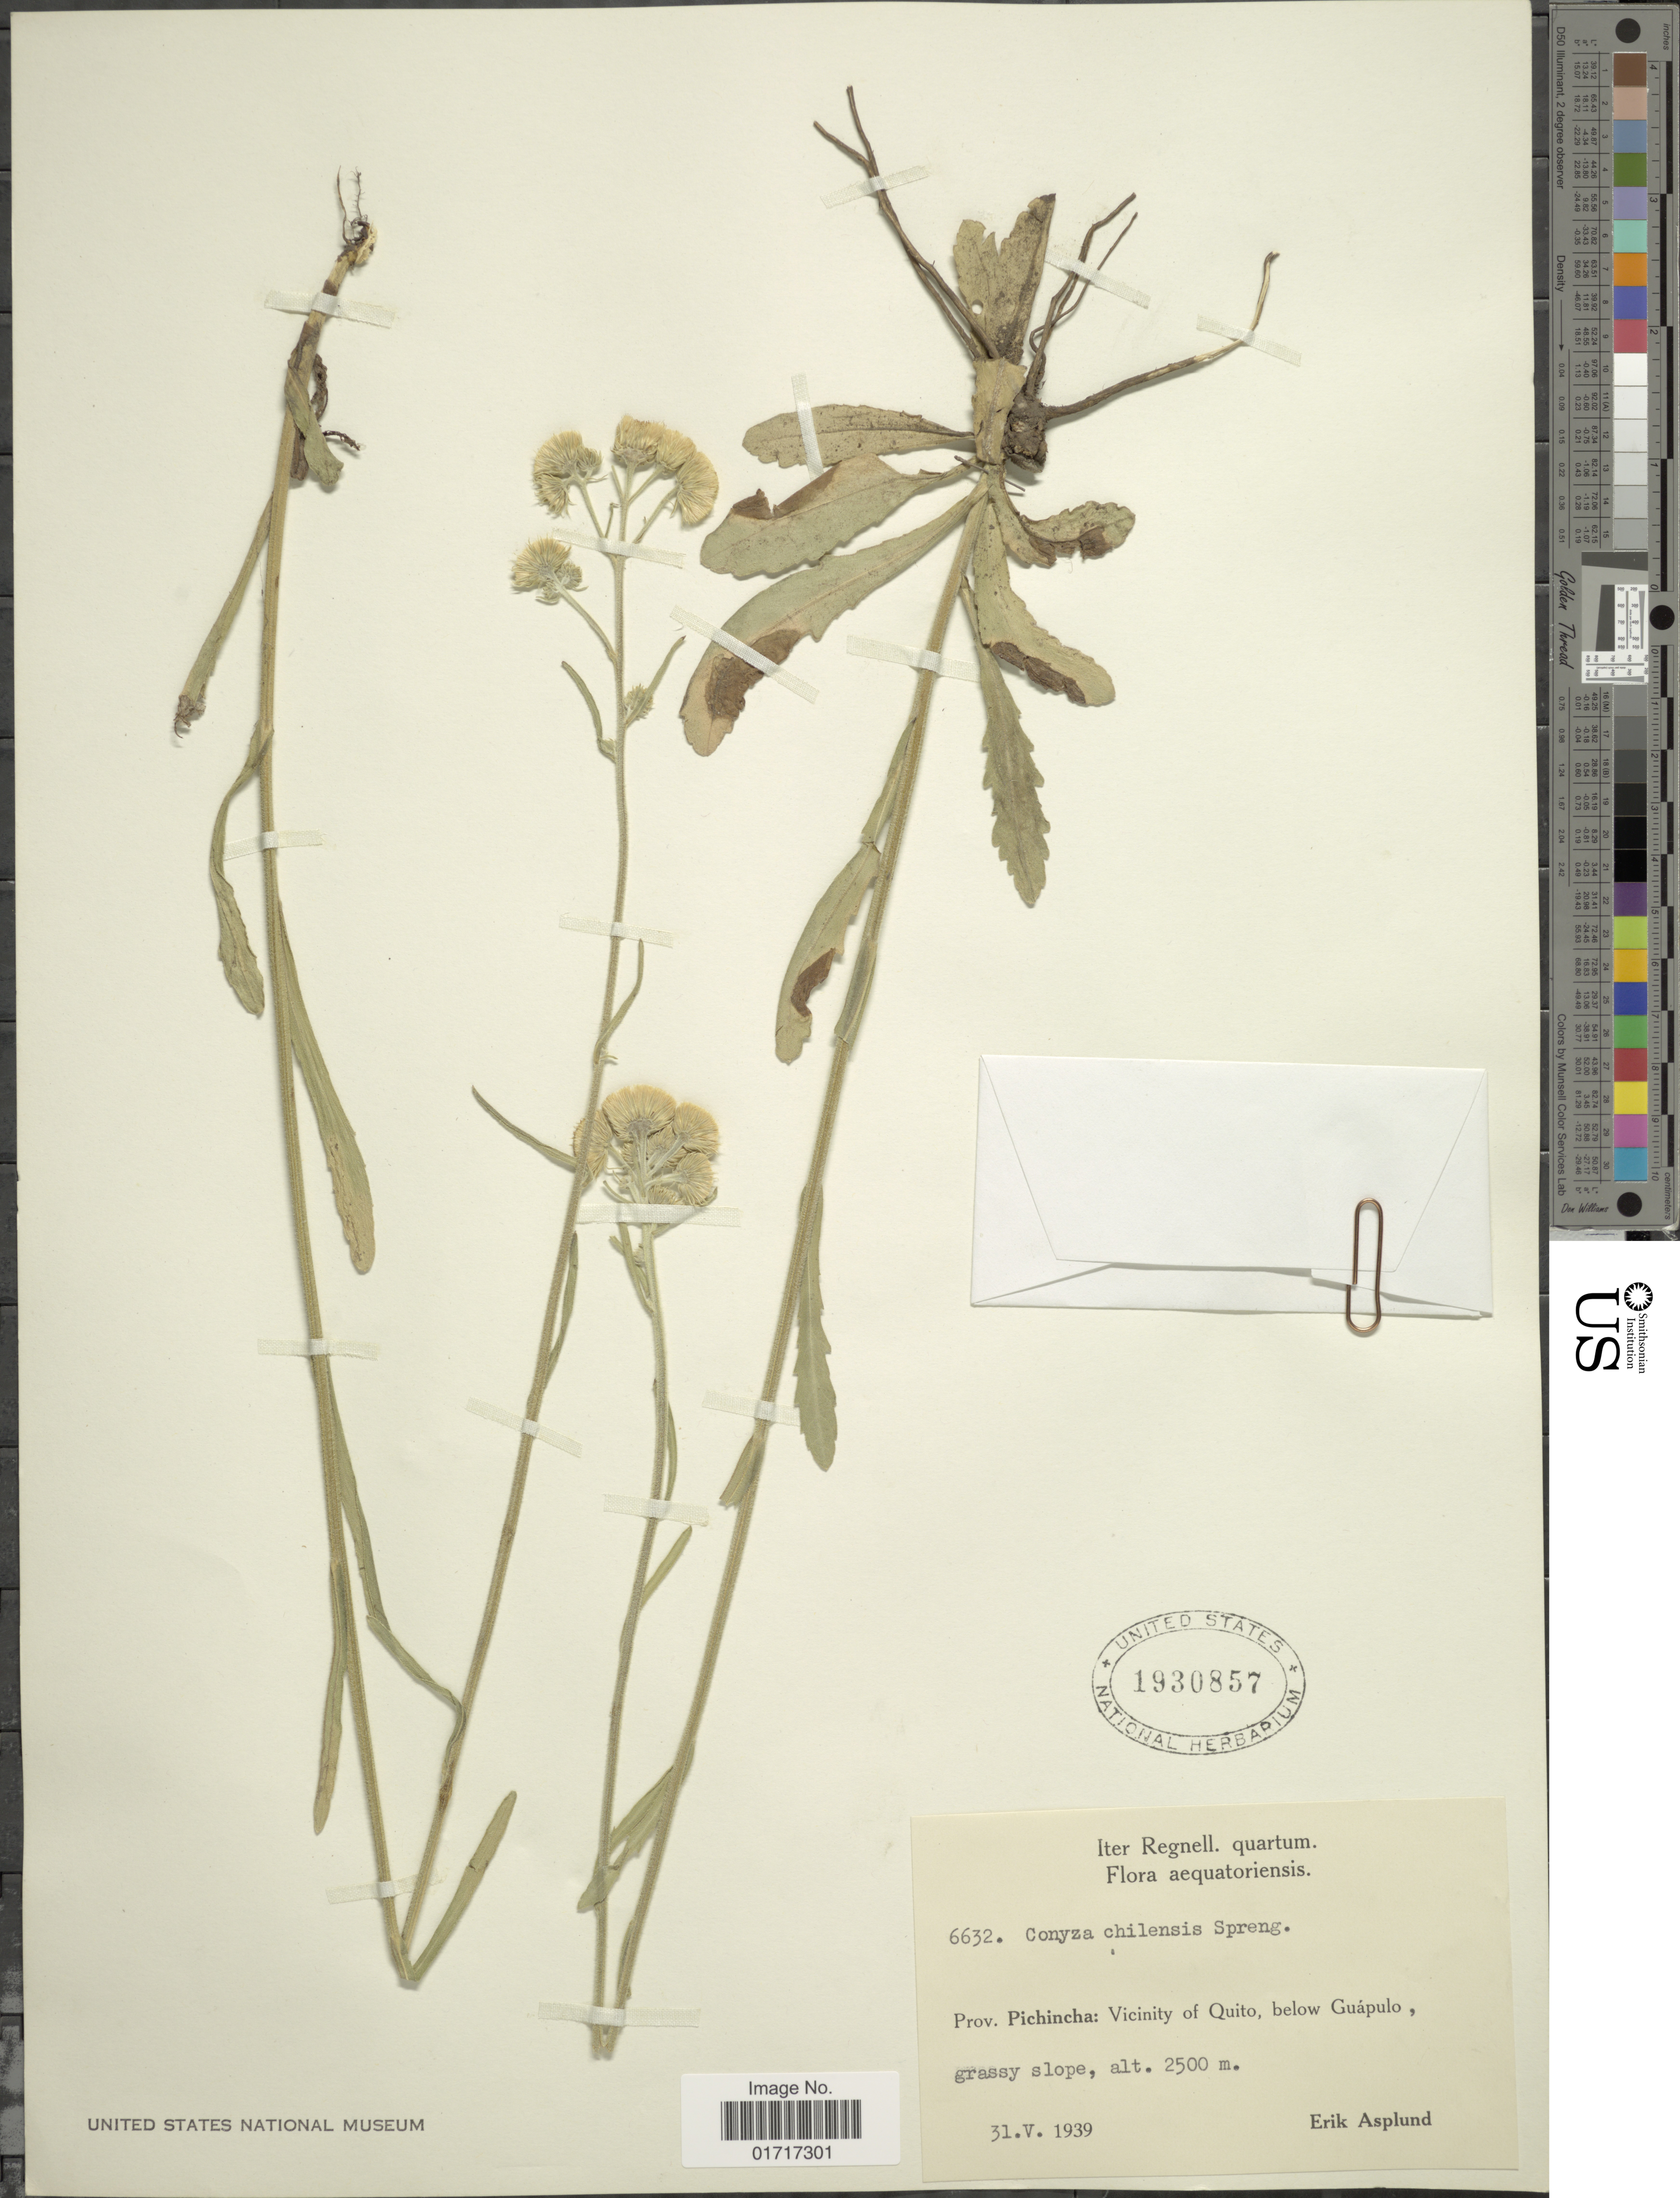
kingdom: Plantae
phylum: Tracheophyta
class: Magnoliopsida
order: Asterales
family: Asteraceae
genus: Conyza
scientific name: Conyza primulaefolia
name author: (Lam.) Cuatrec. & Lourteig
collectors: E. Asplund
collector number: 6632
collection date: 1939-05-31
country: Ecuador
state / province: Pichincha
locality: Prov. Pichincha: Vicinity of Quito, Below Guapulo.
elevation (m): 2500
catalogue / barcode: US 1930857